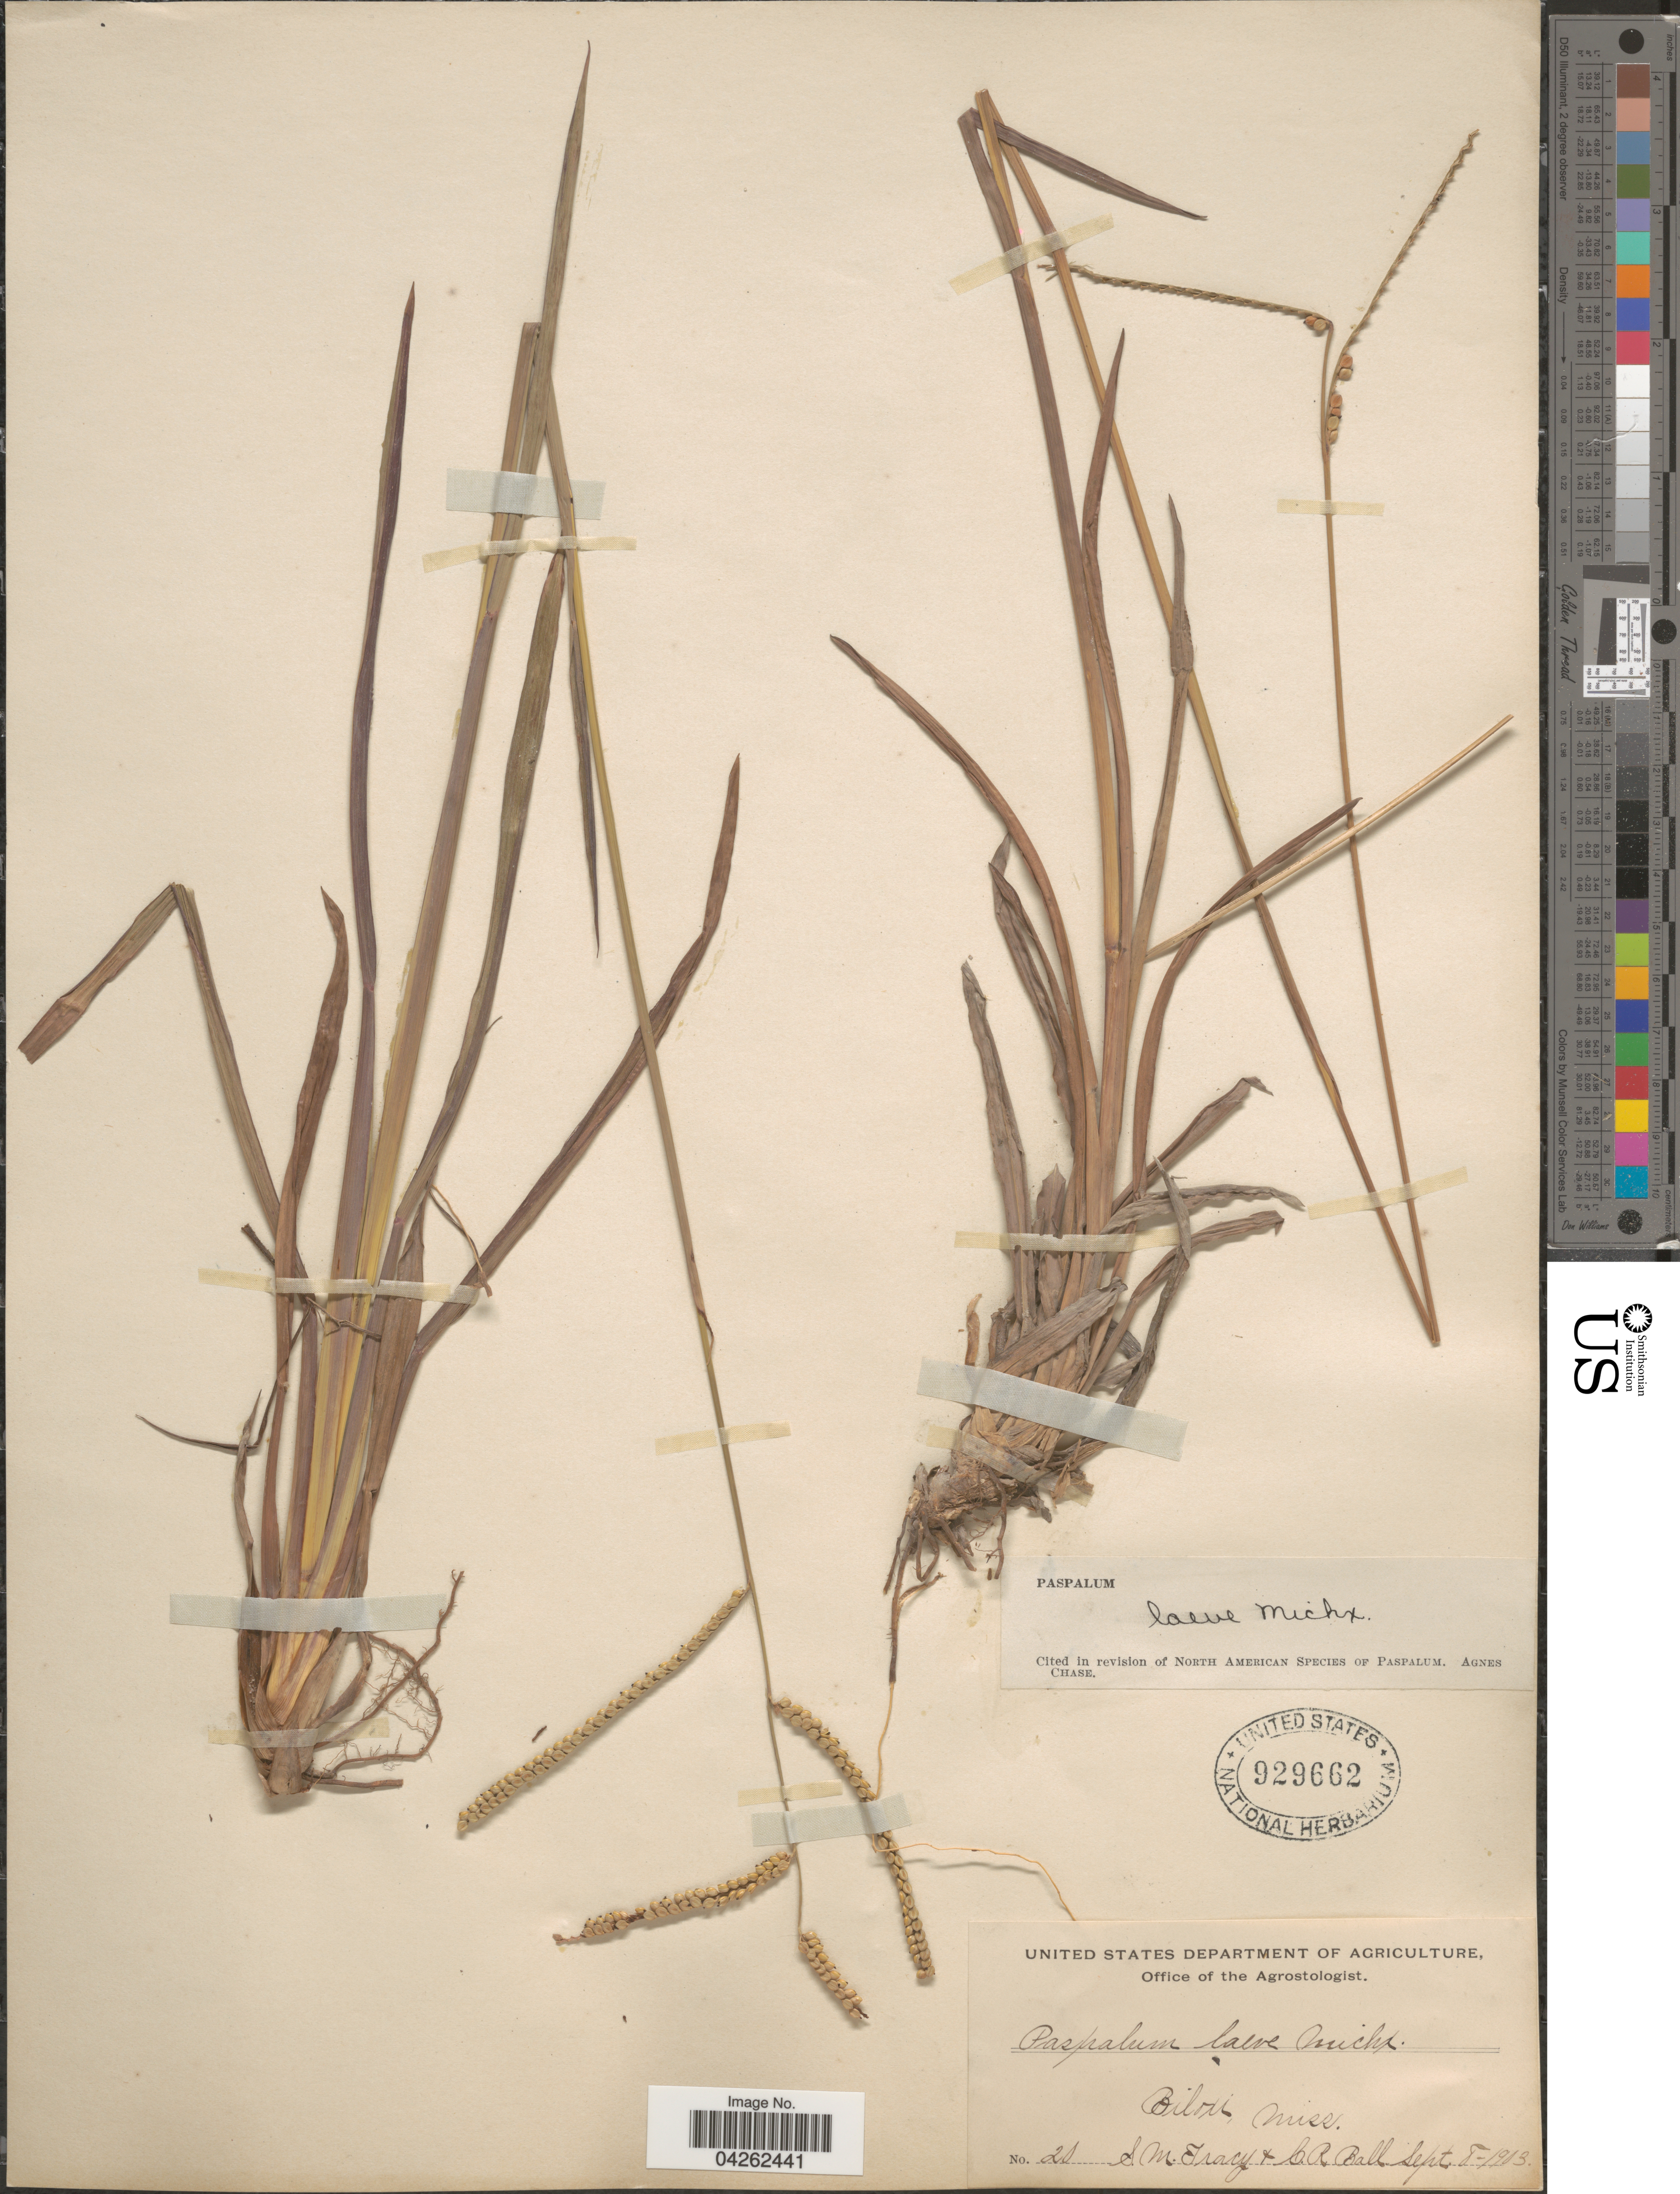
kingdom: Plantae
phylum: Tracheophyta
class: Liliopsida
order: Poales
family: Poaceae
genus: Paspalum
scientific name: Paspalum laeve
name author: Michx.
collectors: S. M. Tracy & C. R. Ball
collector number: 20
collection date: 1903-09-08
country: United States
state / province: Mississippi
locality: Biloxi.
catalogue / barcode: US 929662